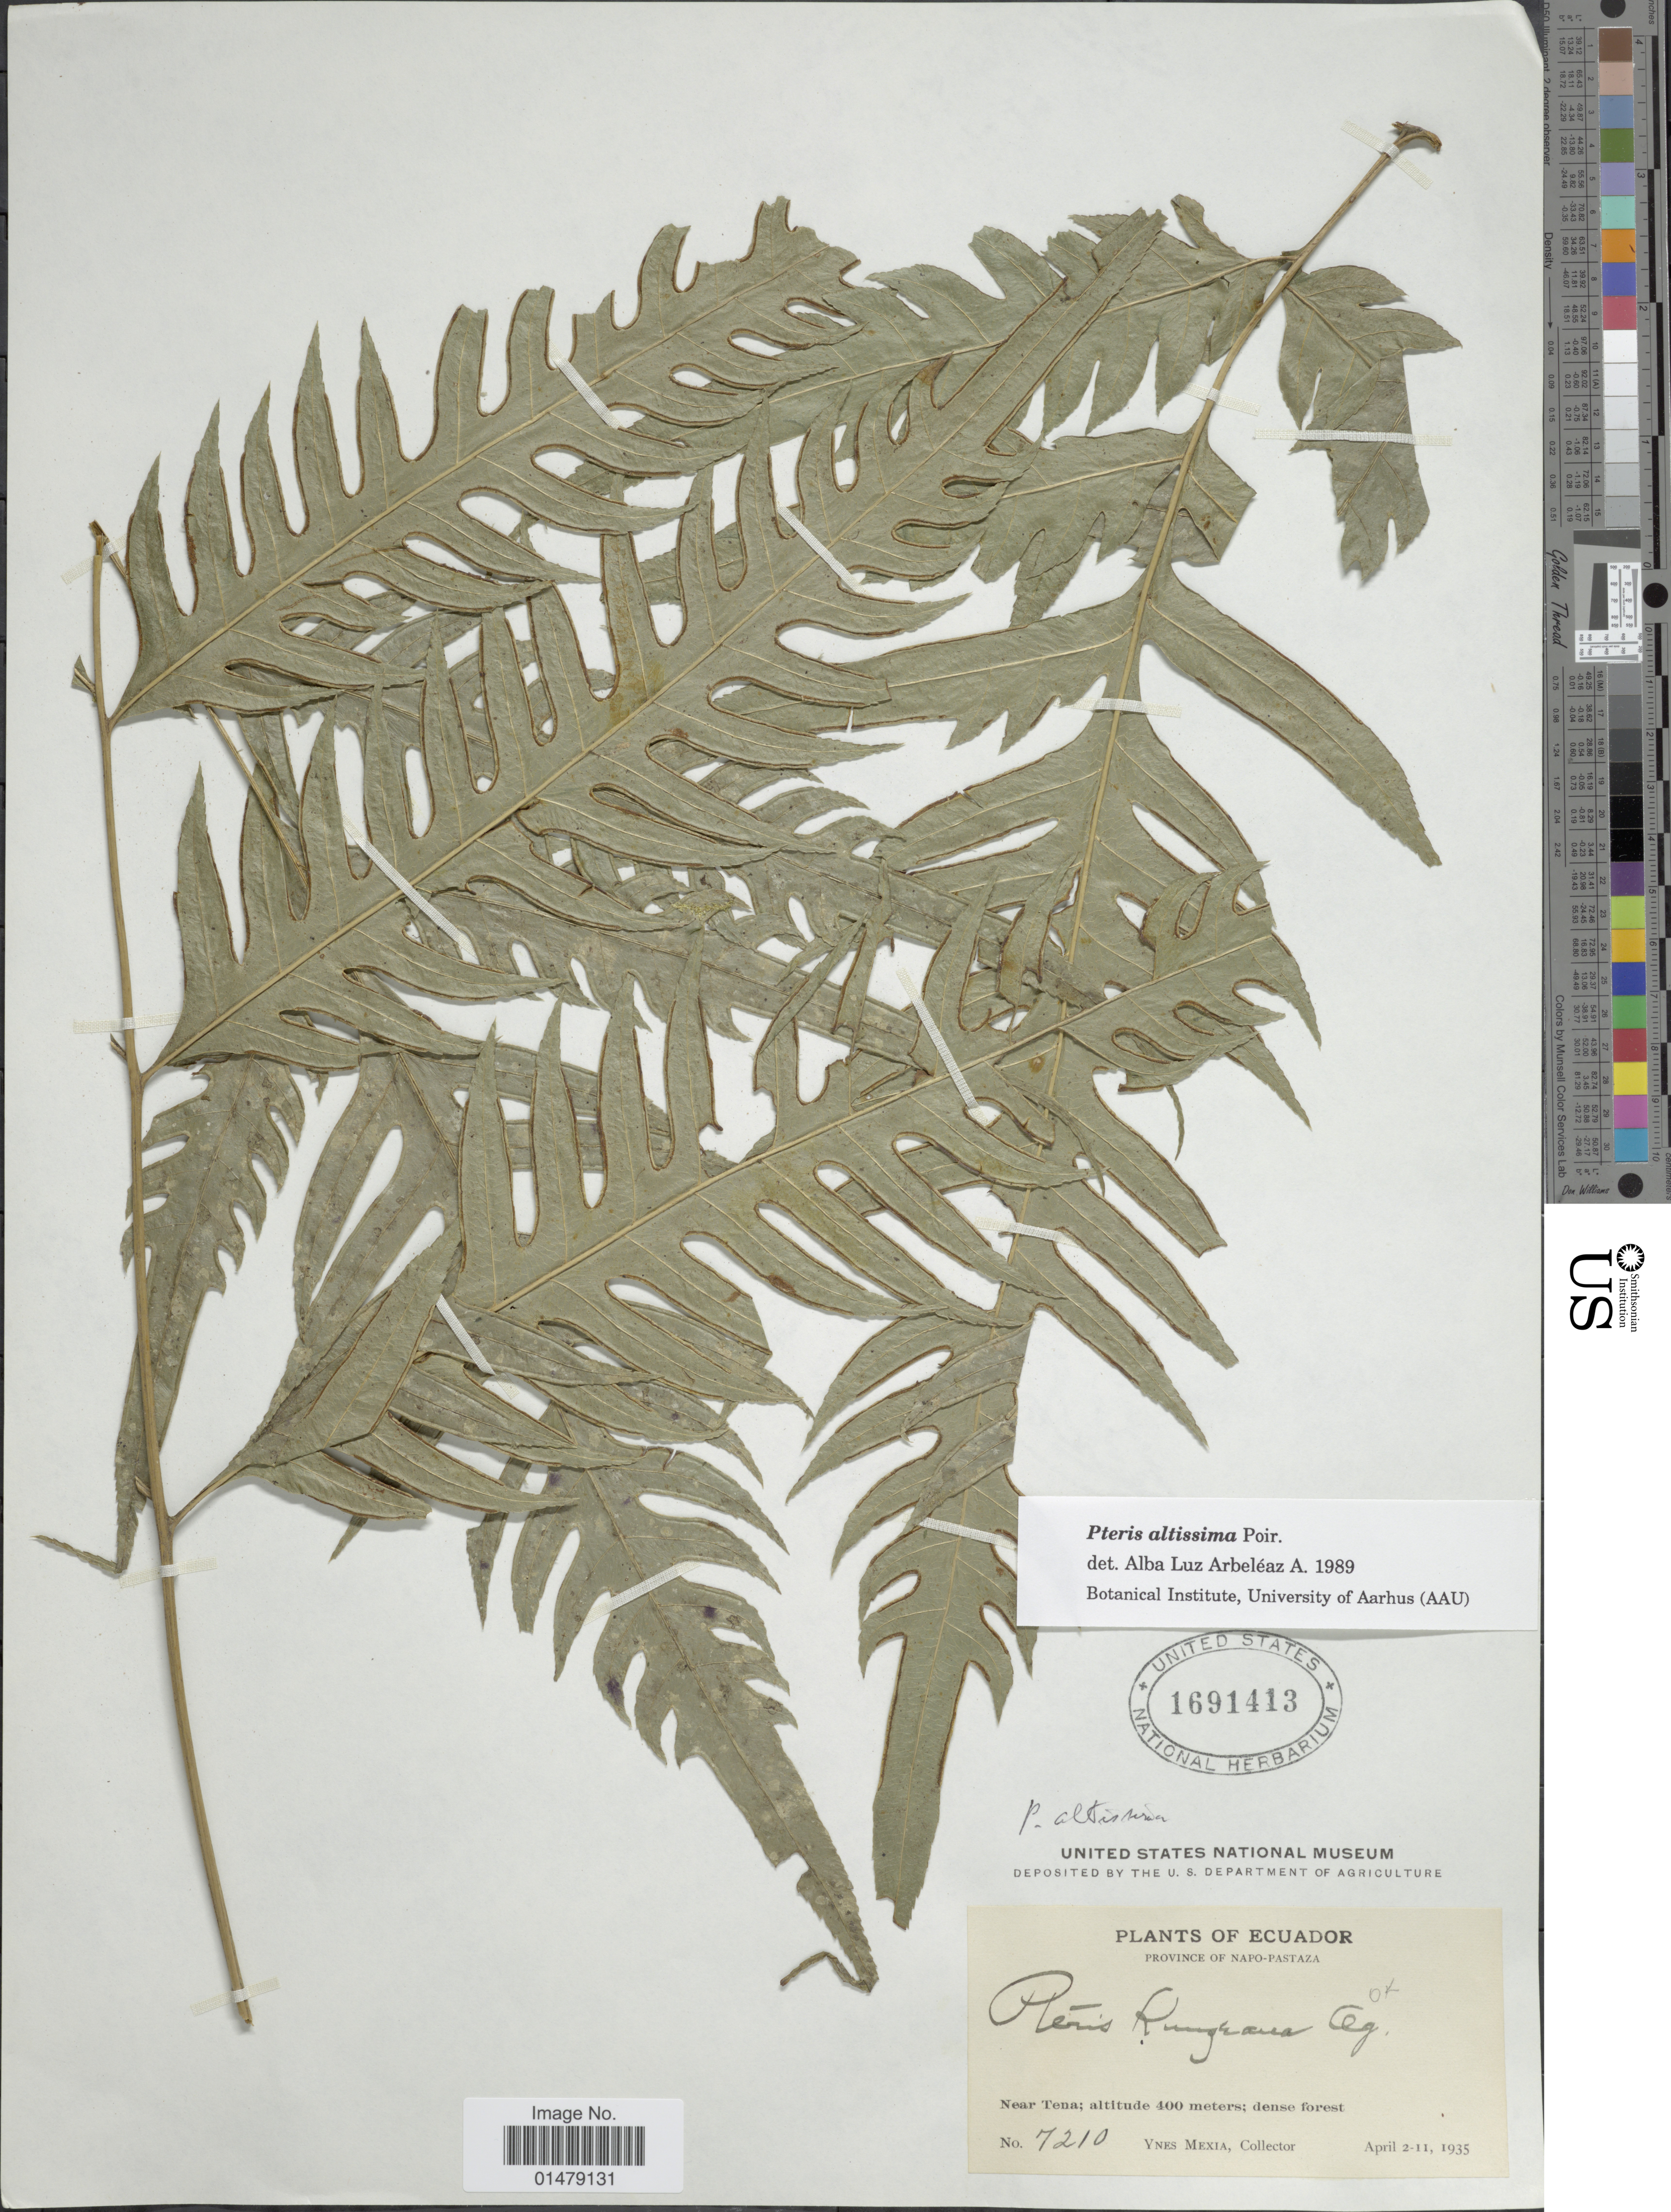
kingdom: Plantae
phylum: Tracheophyta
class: Polypodiopsida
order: Polypodiales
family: Pteridaceae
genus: Pteris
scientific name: Pteris altissima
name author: Poir.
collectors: Y. Mexia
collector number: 7210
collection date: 1935-04-02/1935-04-11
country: Ecuador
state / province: Napo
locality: Province of Napo-Pastaza. Near Tena.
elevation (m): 400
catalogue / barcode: US 1691413